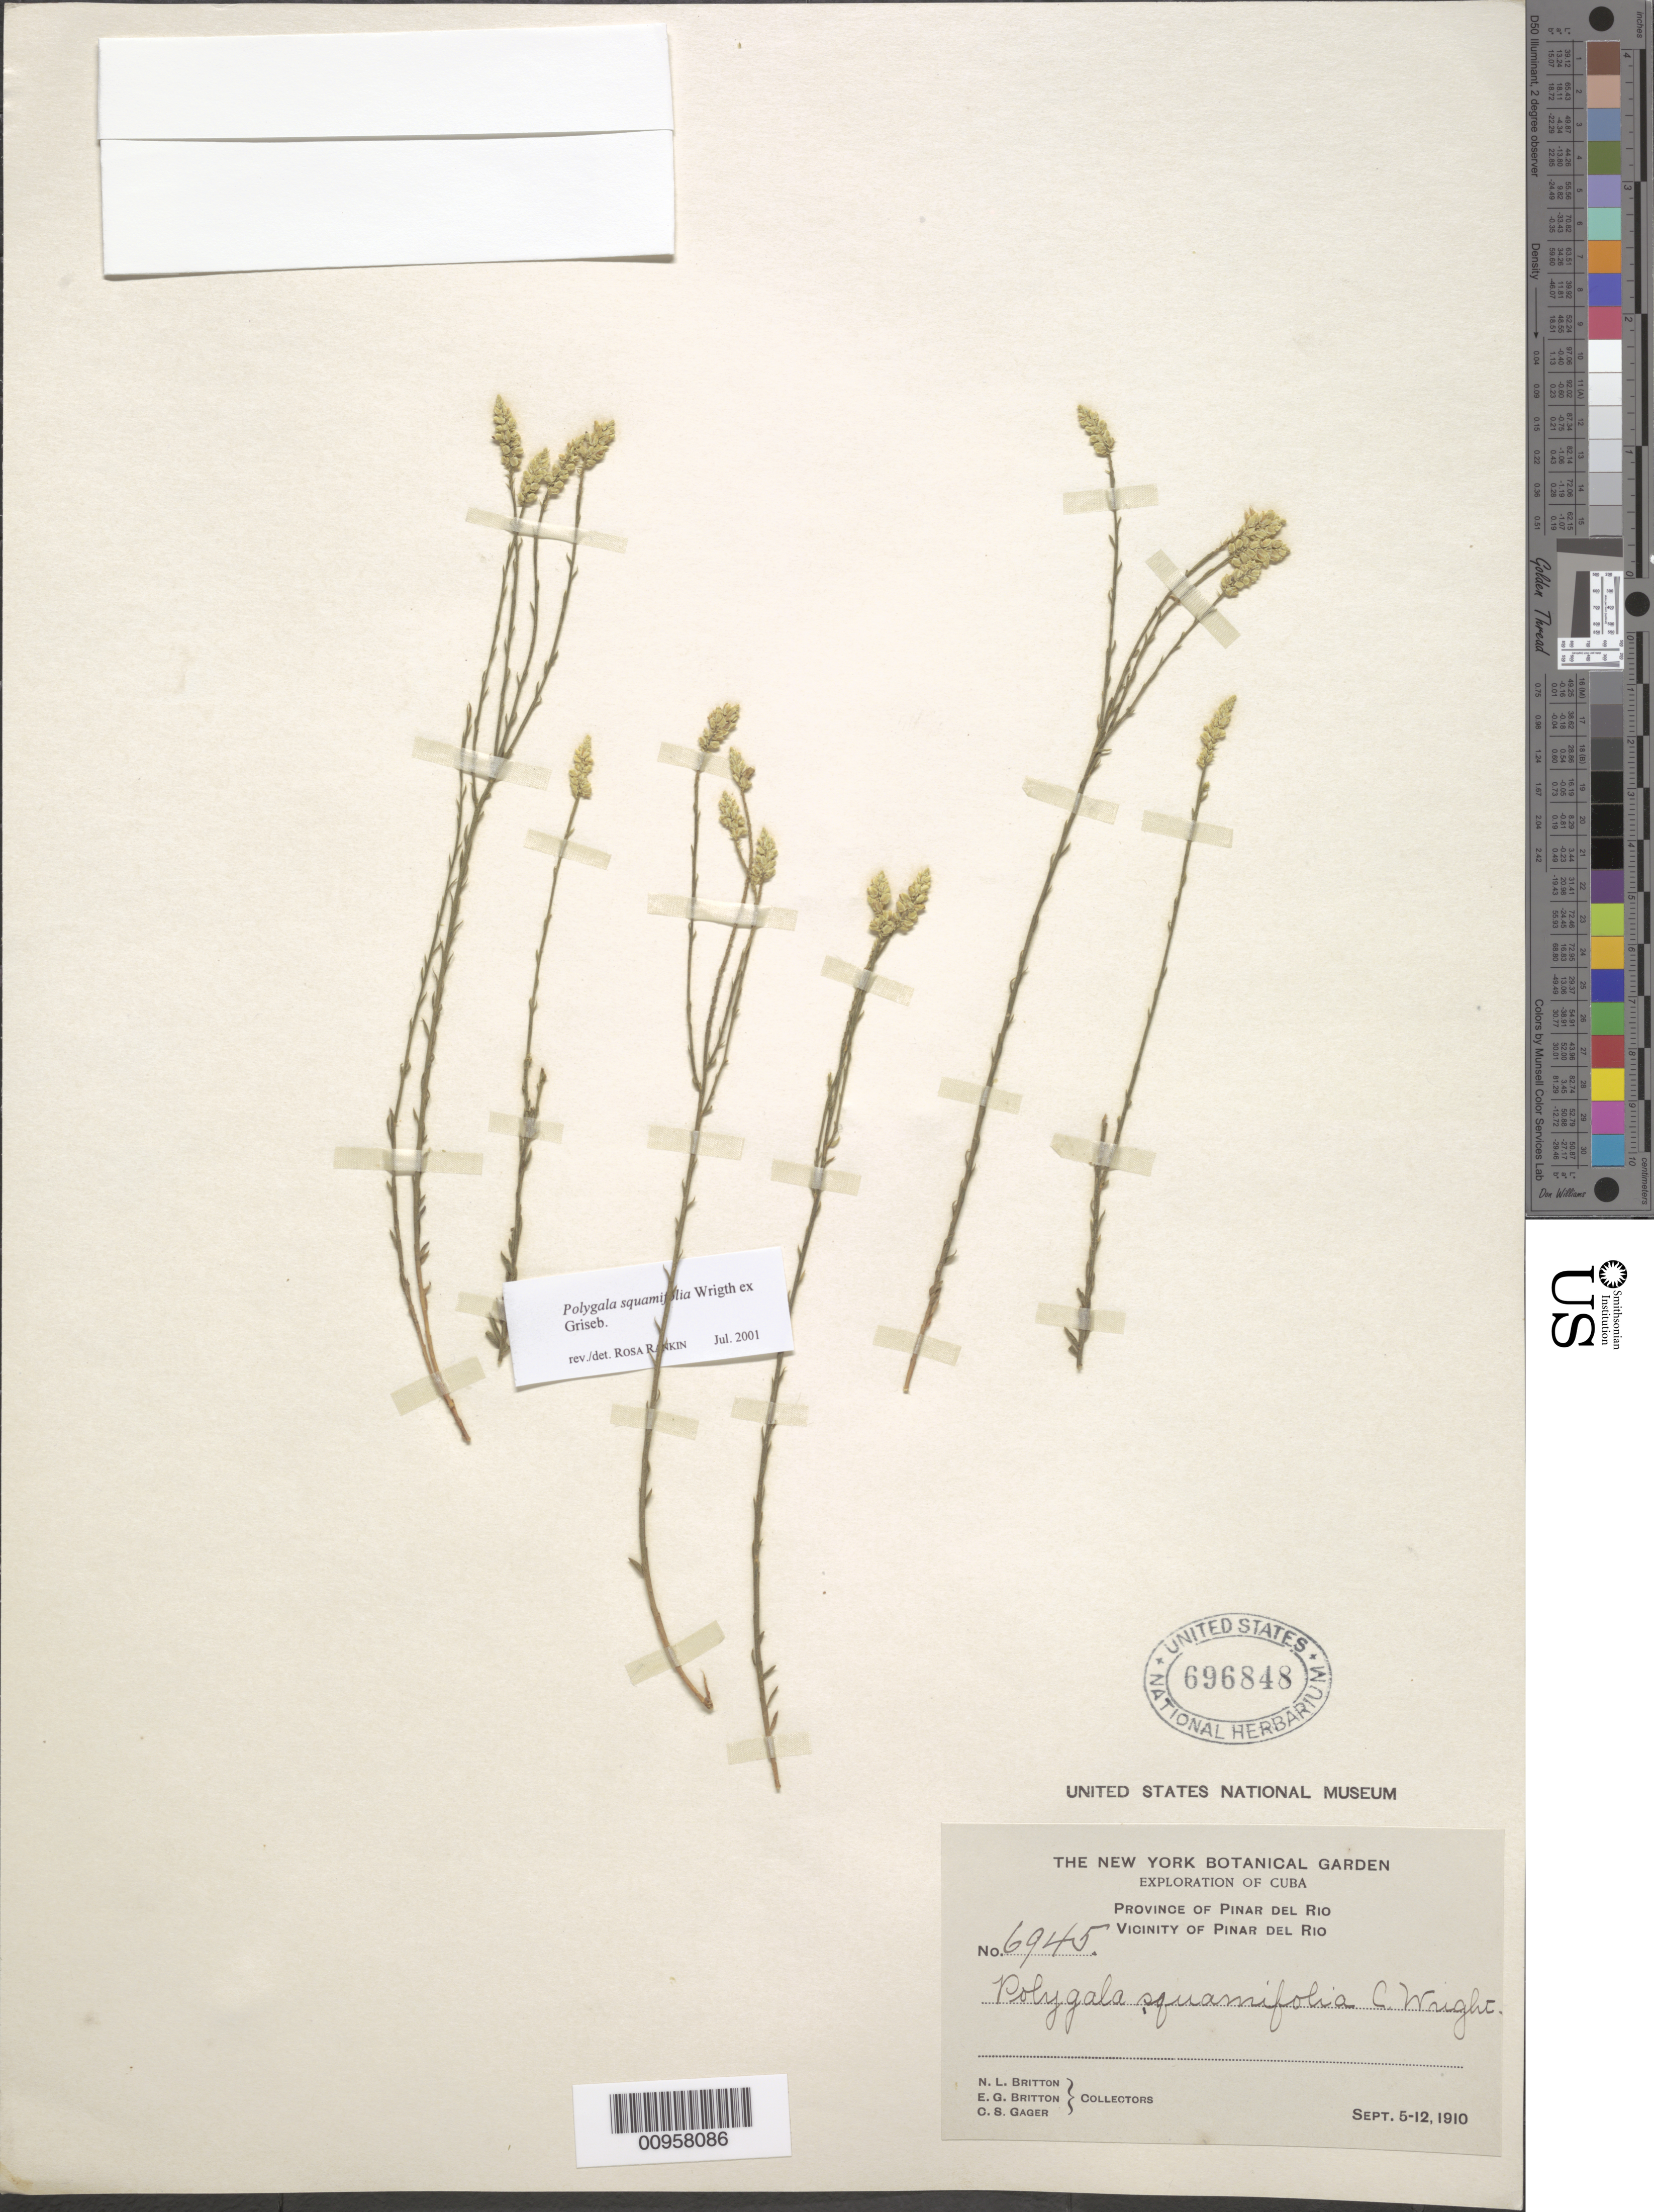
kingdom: Plantae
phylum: Tracheophyta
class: Magnoliopsida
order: Fabales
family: Polygalaceae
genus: Polygala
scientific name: Polygala squamifolia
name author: C. Wright in Griseb.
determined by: Rankin Rodriguez, Rosa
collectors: N. Britton, E. G. Britton & C. Gager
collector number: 6945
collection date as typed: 05 Sep 1910 to 12 Sep 1910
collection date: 1910-09-05/1910-09-12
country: Cuba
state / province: Pinar del Rio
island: Cuba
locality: Vicinity of Pinar del Rio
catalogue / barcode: US 696848